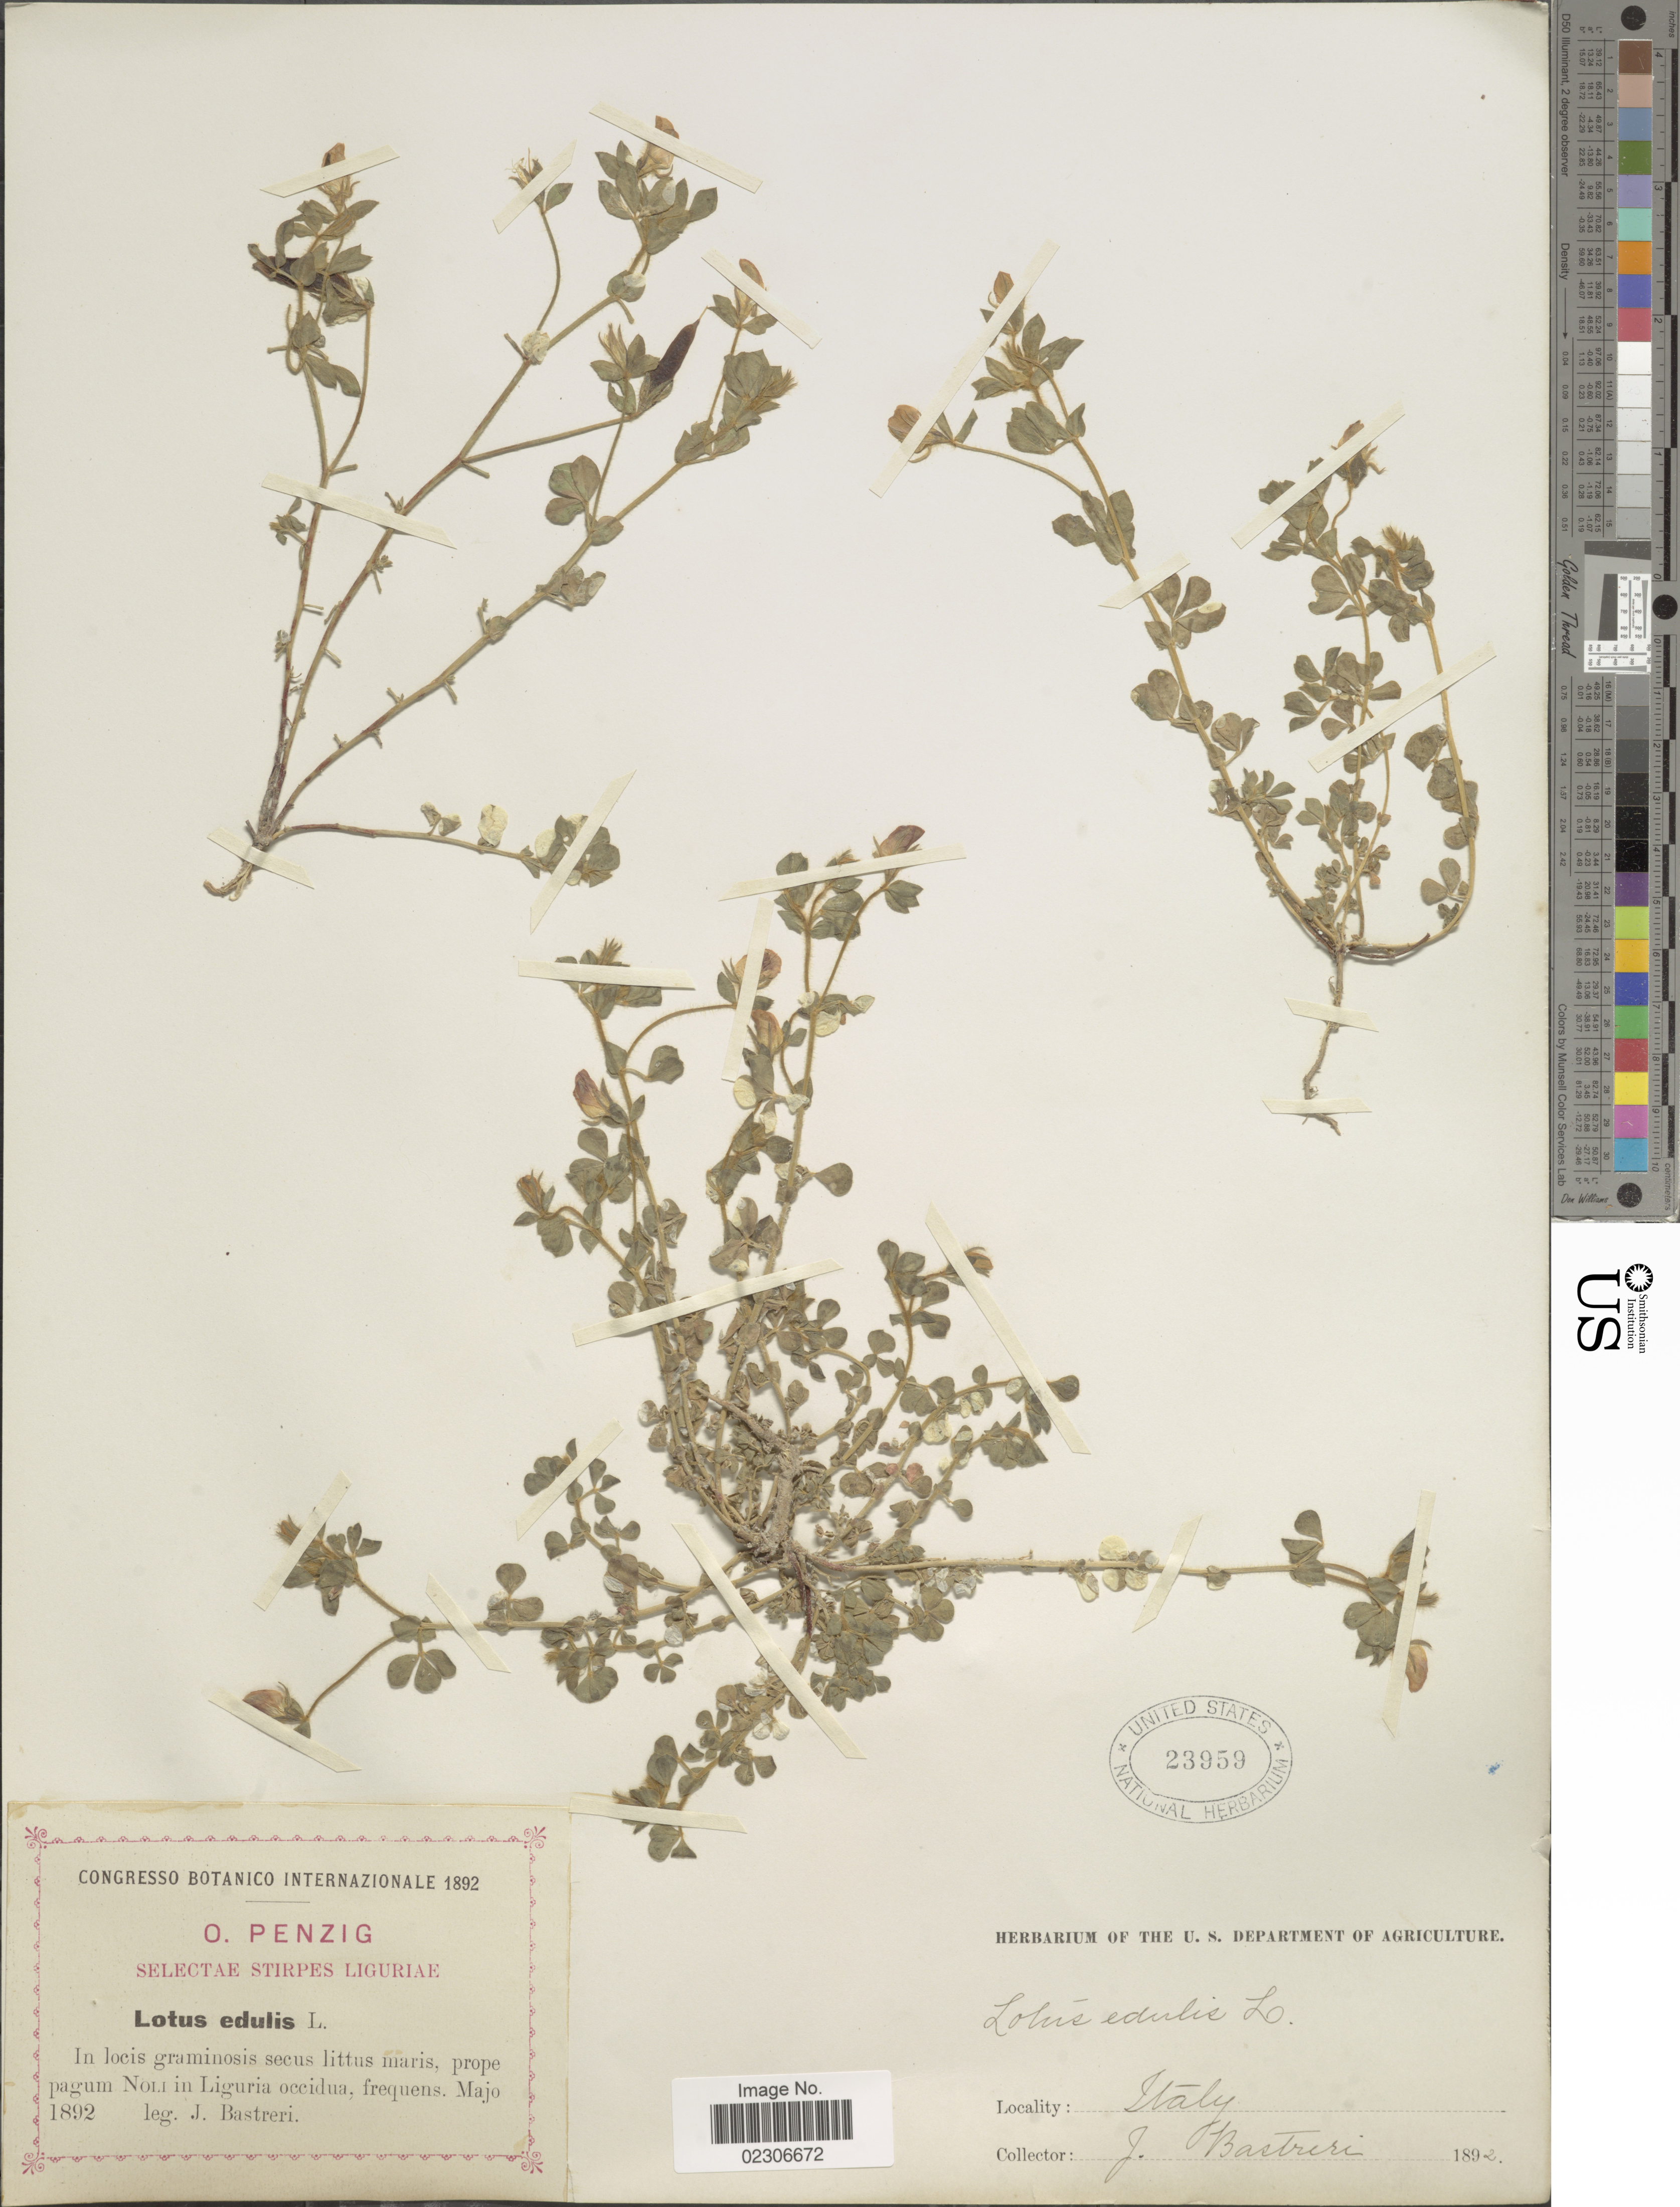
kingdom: Plantae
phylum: Tracheophyta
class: Magnoliopsida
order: Fabales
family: Fabaceae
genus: Lotus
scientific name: Lotus edulis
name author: L.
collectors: J. Bastreri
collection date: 1892-05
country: Italy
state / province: Liguria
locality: Prope pagum Noli in Liguria occidua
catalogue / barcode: US 23959